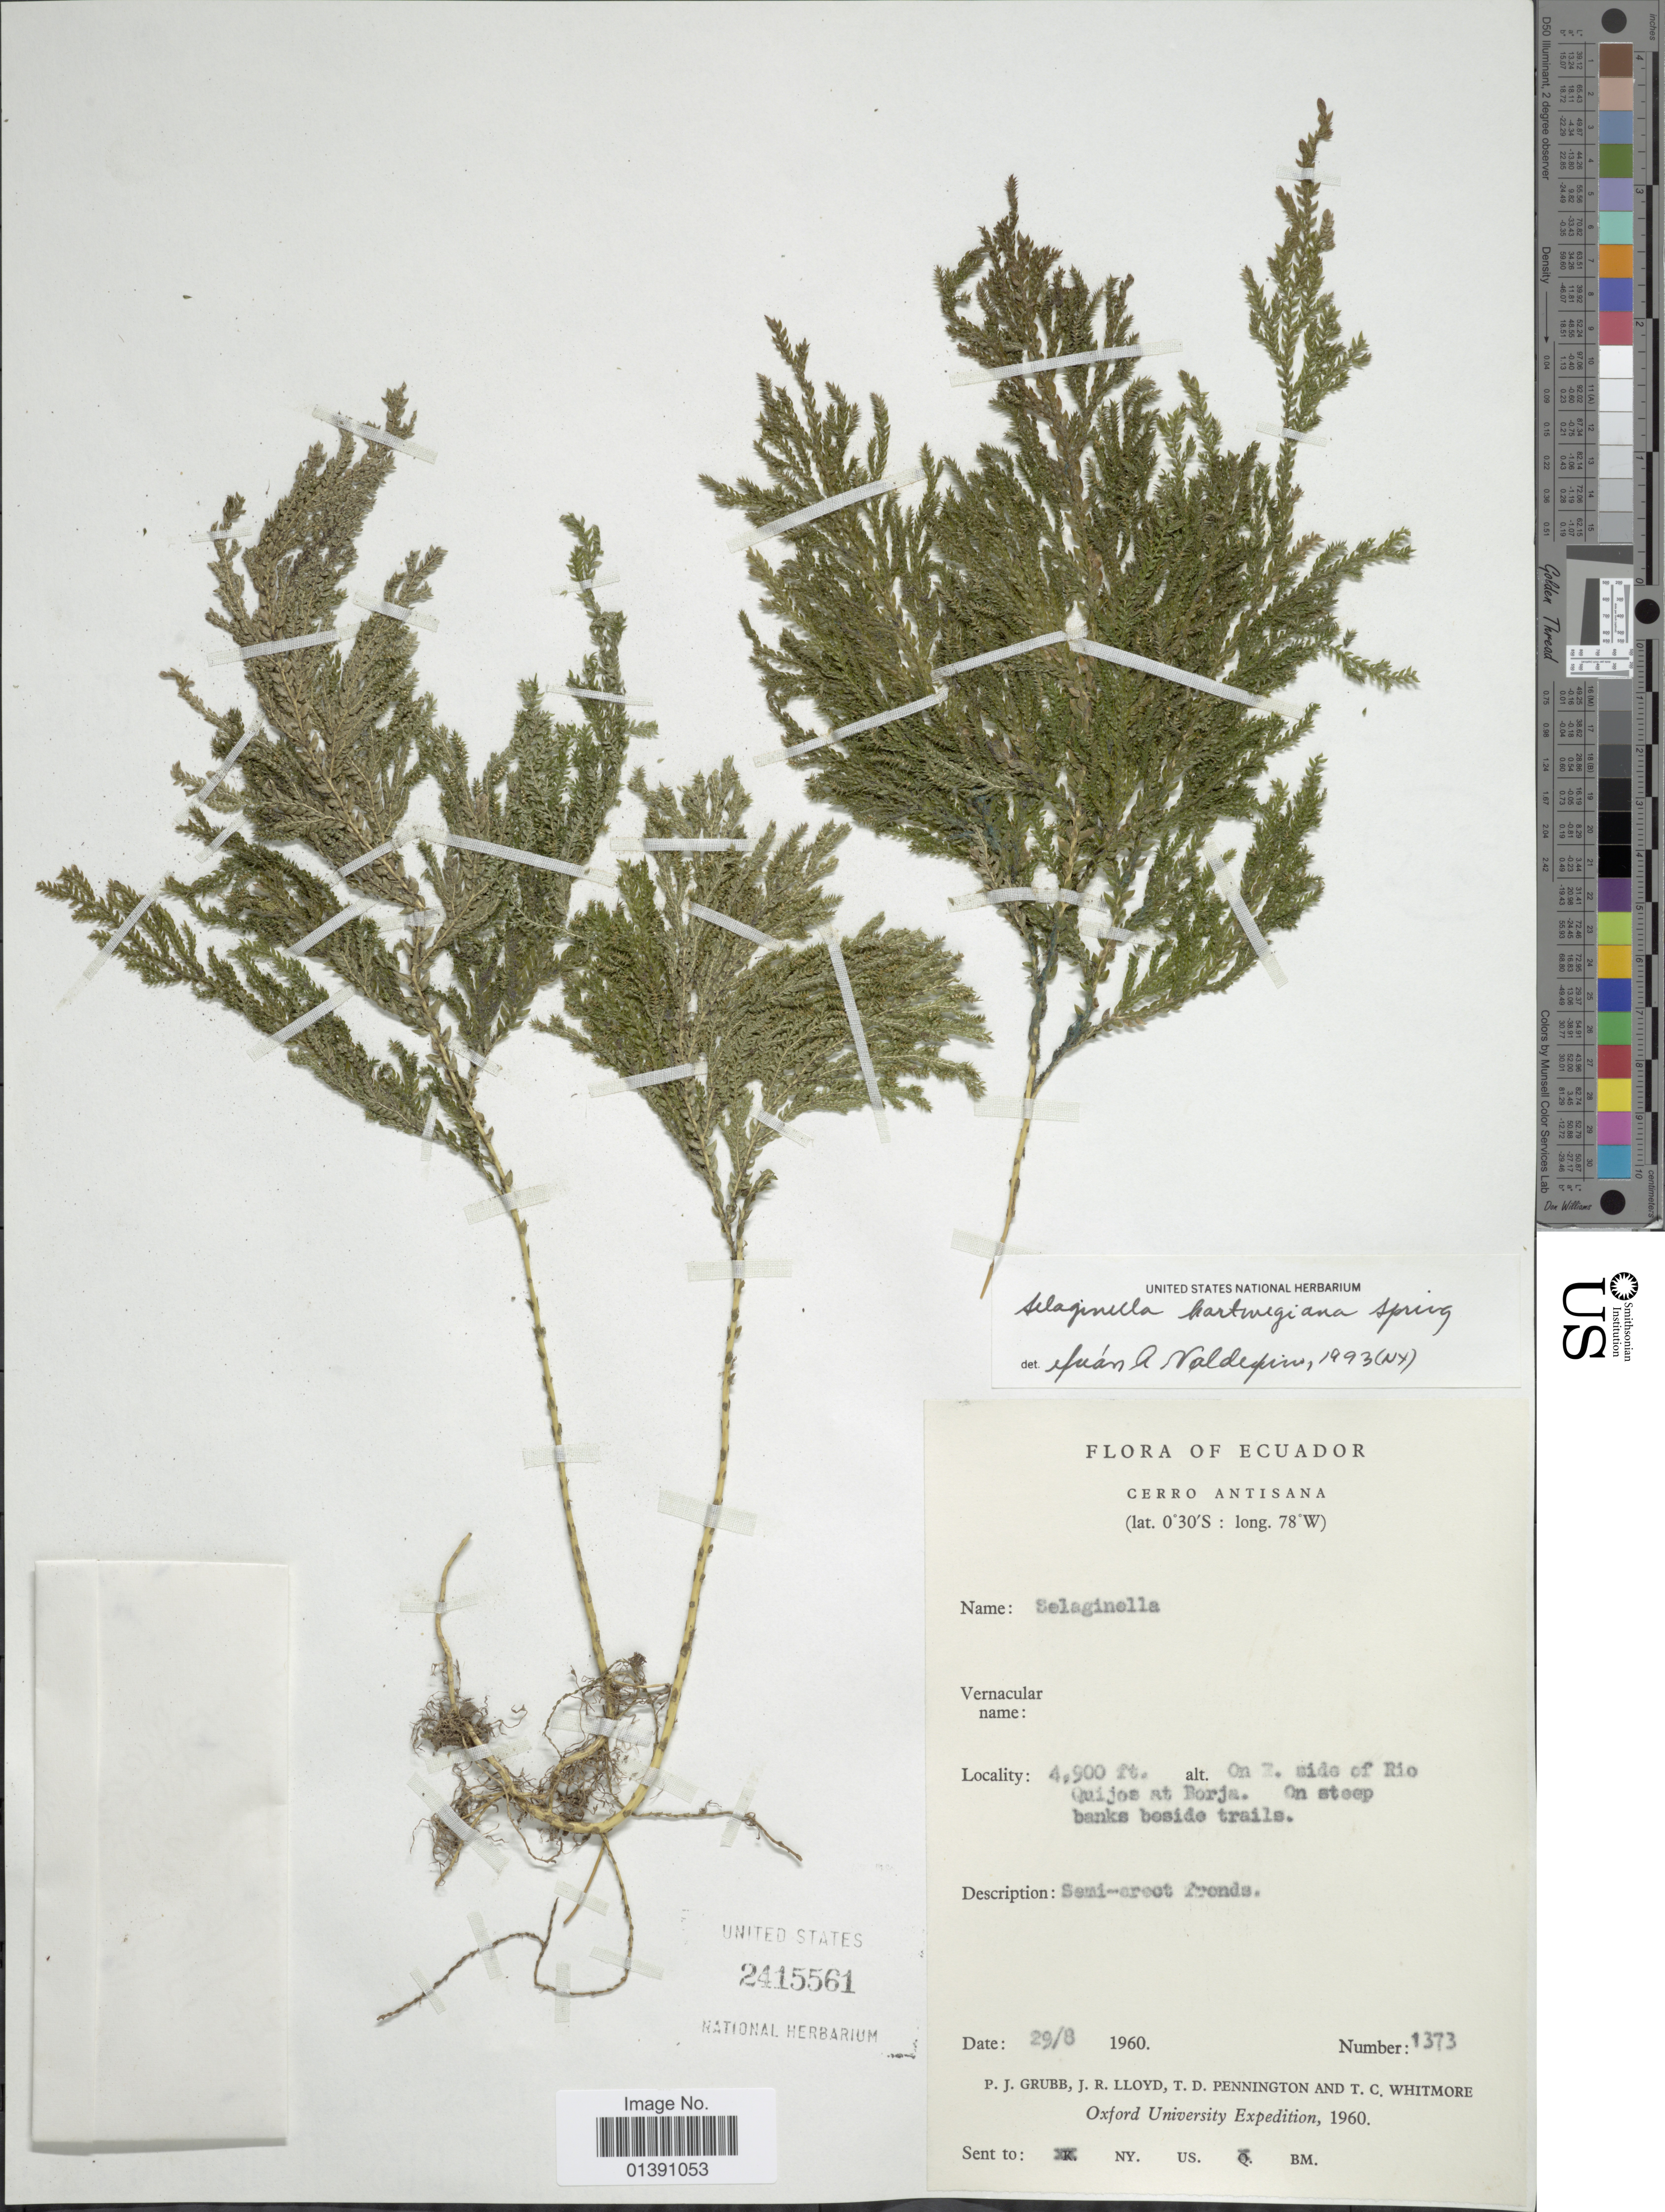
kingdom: Plantae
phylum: Tracheophyta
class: Lycopodiopsida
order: Selaginellales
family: Selaginellaceae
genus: Selaginella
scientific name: Selaginella hartwegiana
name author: Spring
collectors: P. J. Grubb, J. R. Lloyd, T. D. Pennington & T. C. Whitmore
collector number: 1373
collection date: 1960-08-29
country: Ecuador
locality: Cerro Antisana, On Z. side of Rio Quijos at Borja. On steep banks beside trails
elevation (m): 1494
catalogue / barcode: US 2415561